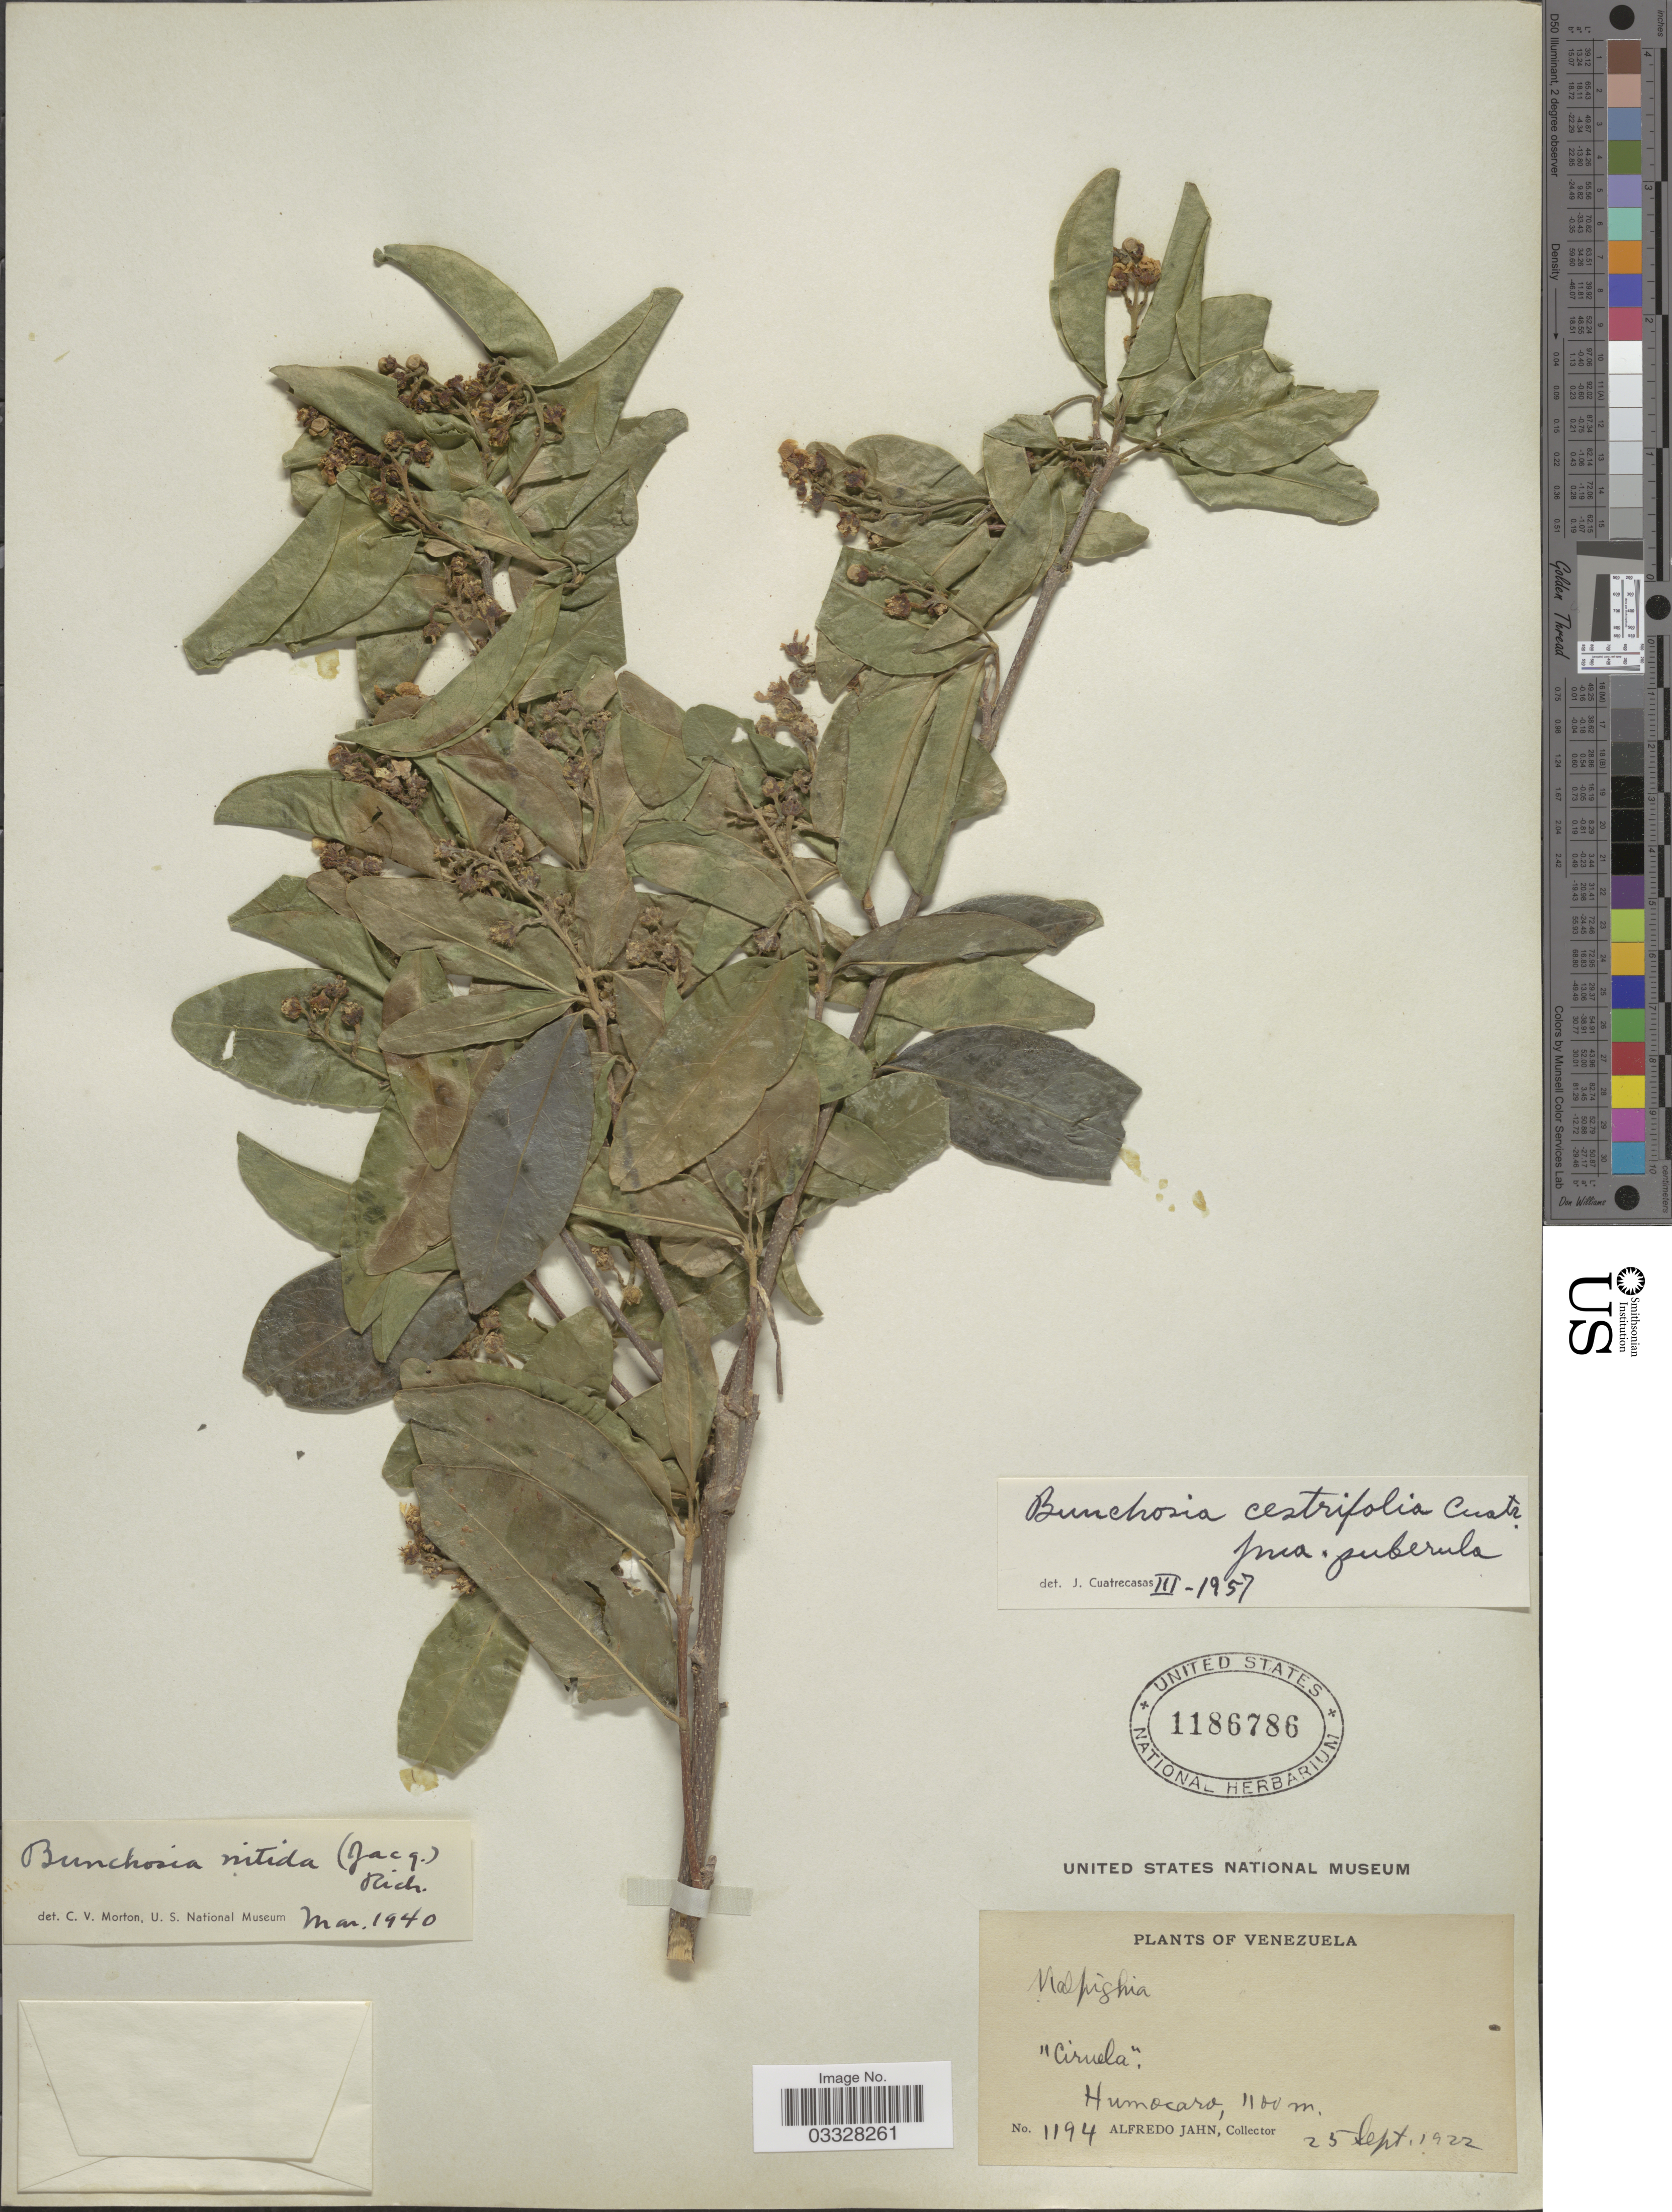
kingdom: Plantae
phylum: Tracheophyta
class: Magnoliopsida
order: Malpighiales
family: Malpighiaceae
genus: Bunchosia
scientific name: Bunchosia cestrifolia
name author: Cuatrec.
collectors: A. Jahn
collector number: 1194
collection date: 1922-09-25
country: Venezuela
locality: Humocaro.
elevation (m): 1100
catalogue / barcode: US 1186786